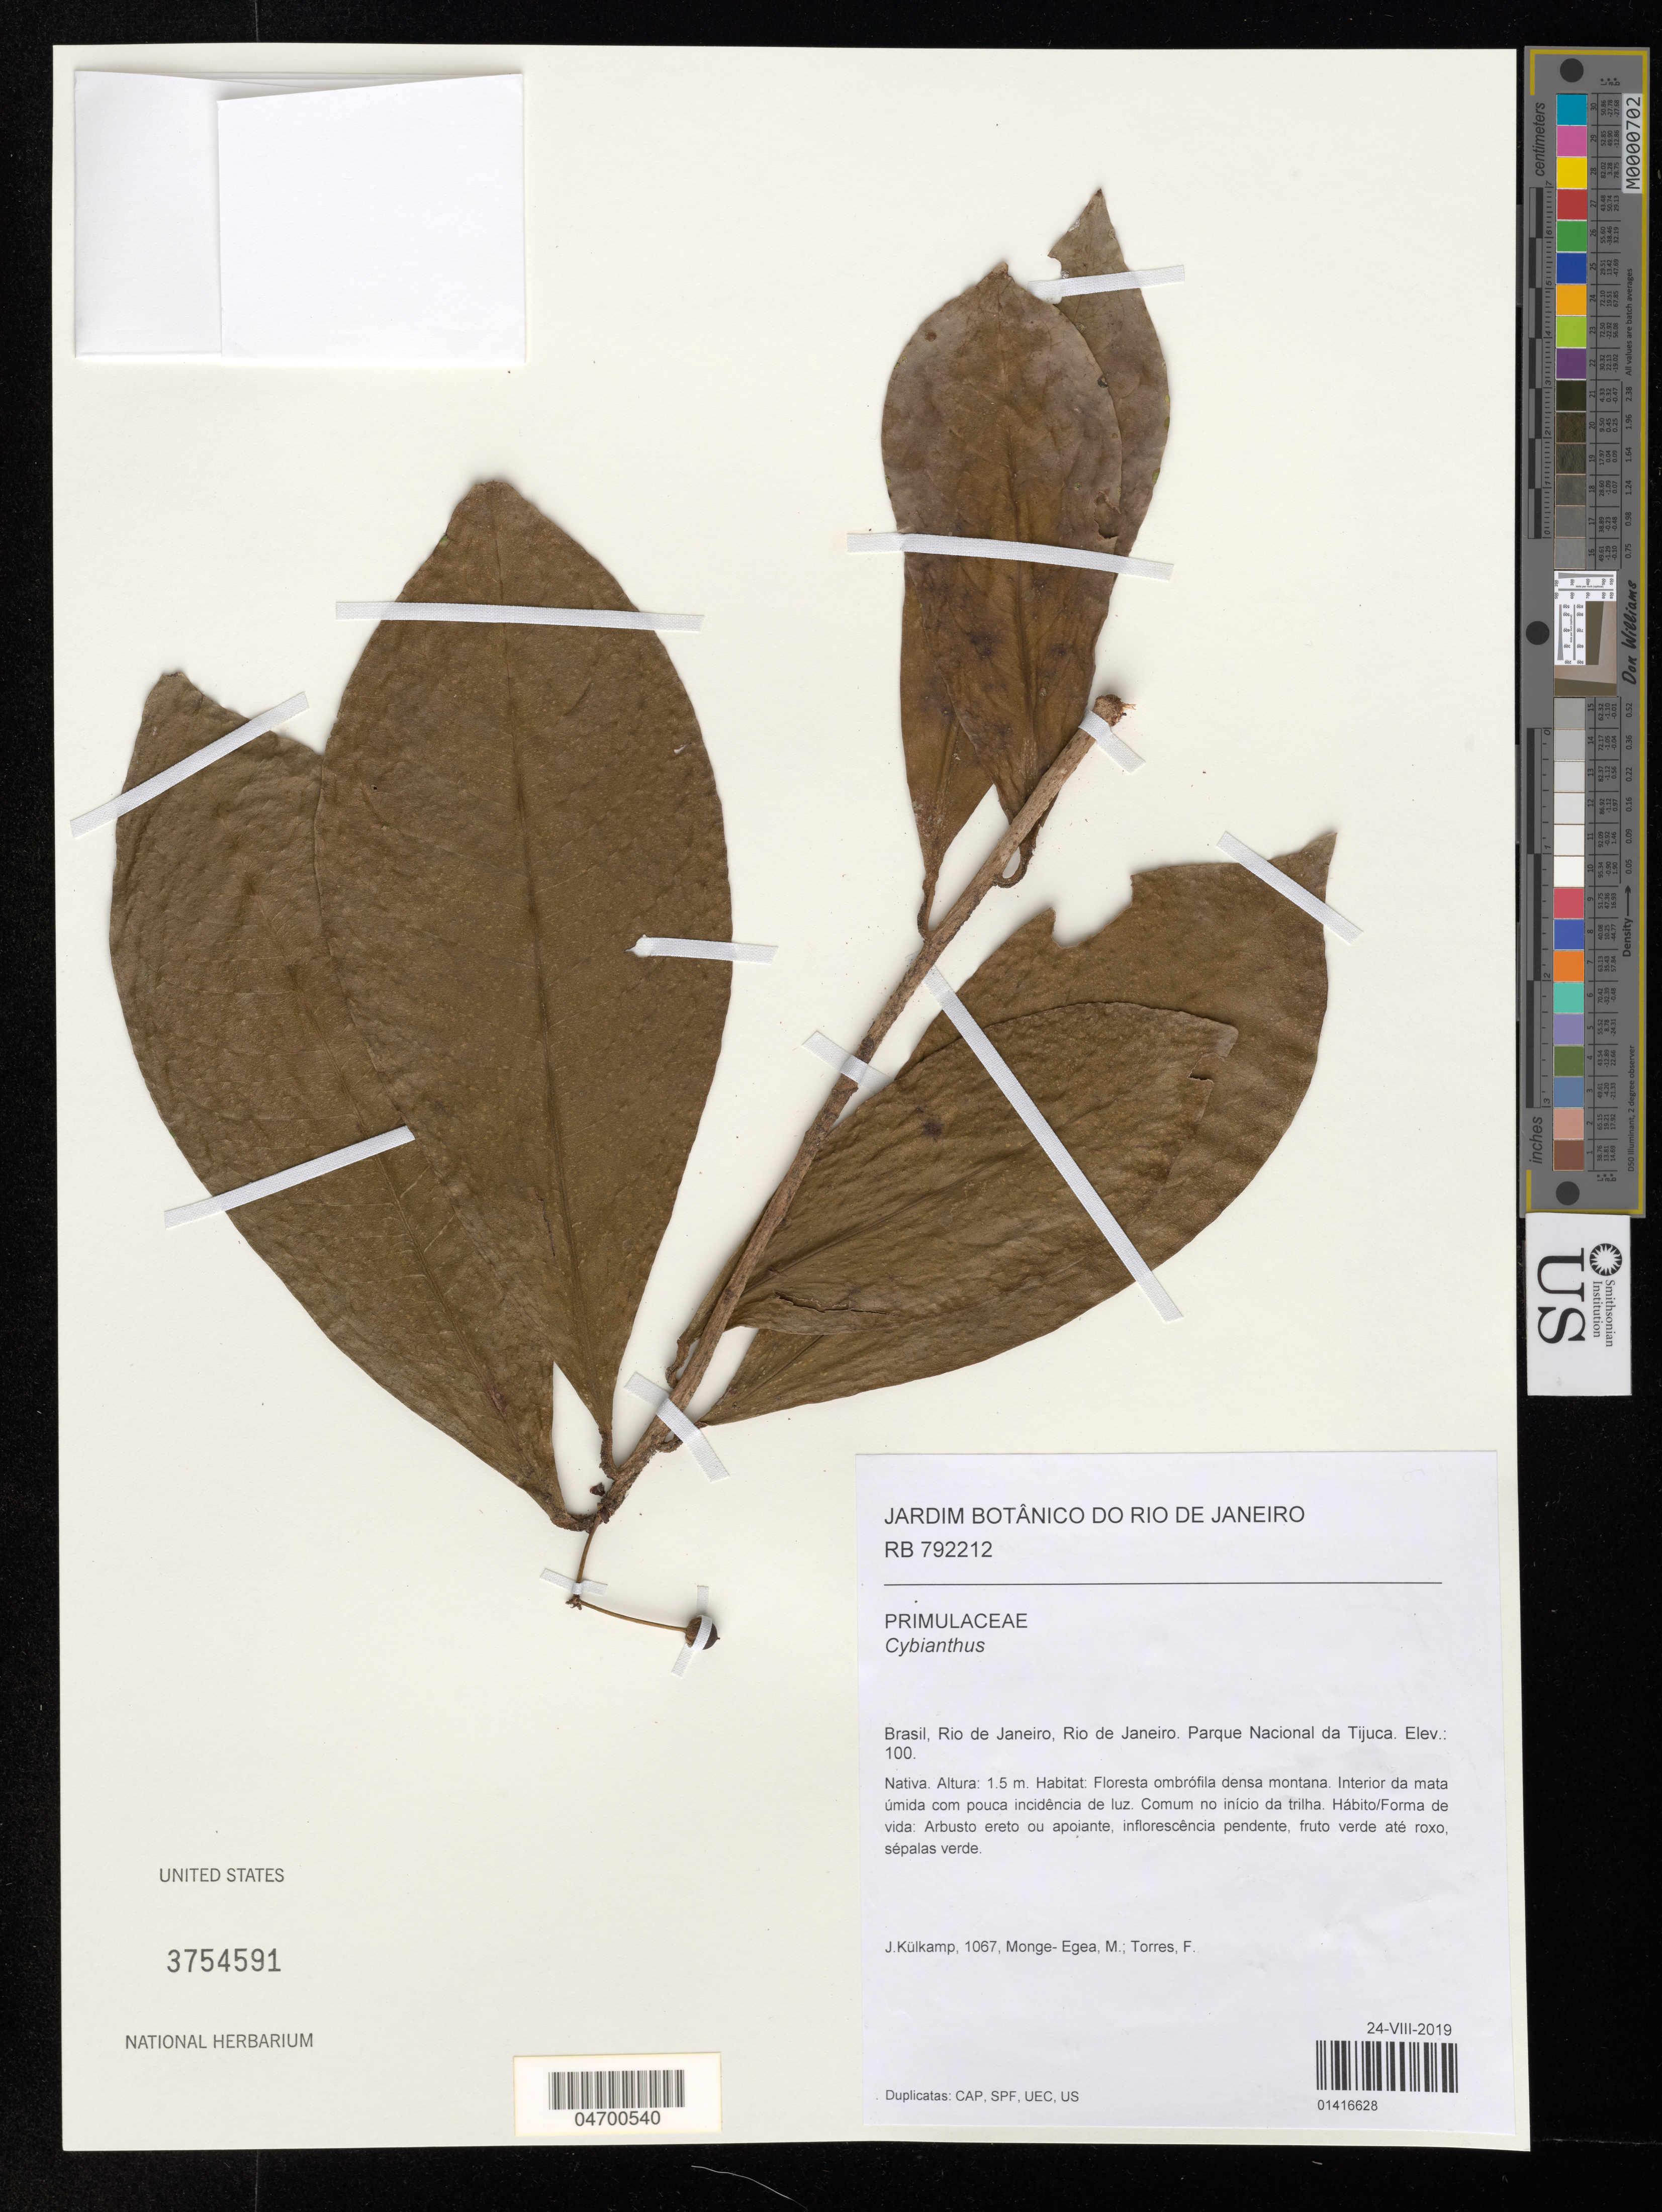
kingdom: Plantae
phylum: Tracheophyta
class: Magnoliopsida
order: Ericales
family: Primulaceae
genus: Cybianthus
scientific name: Cybianthus sp.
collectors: J. Külkamp, I. Ventosa-Rodríguez & F. Torres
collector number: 1067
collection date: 2019-08-24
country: Brazil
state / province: Rio de Janeiro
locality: Parque Nacional da Tijuca.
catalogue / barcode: US 3754591